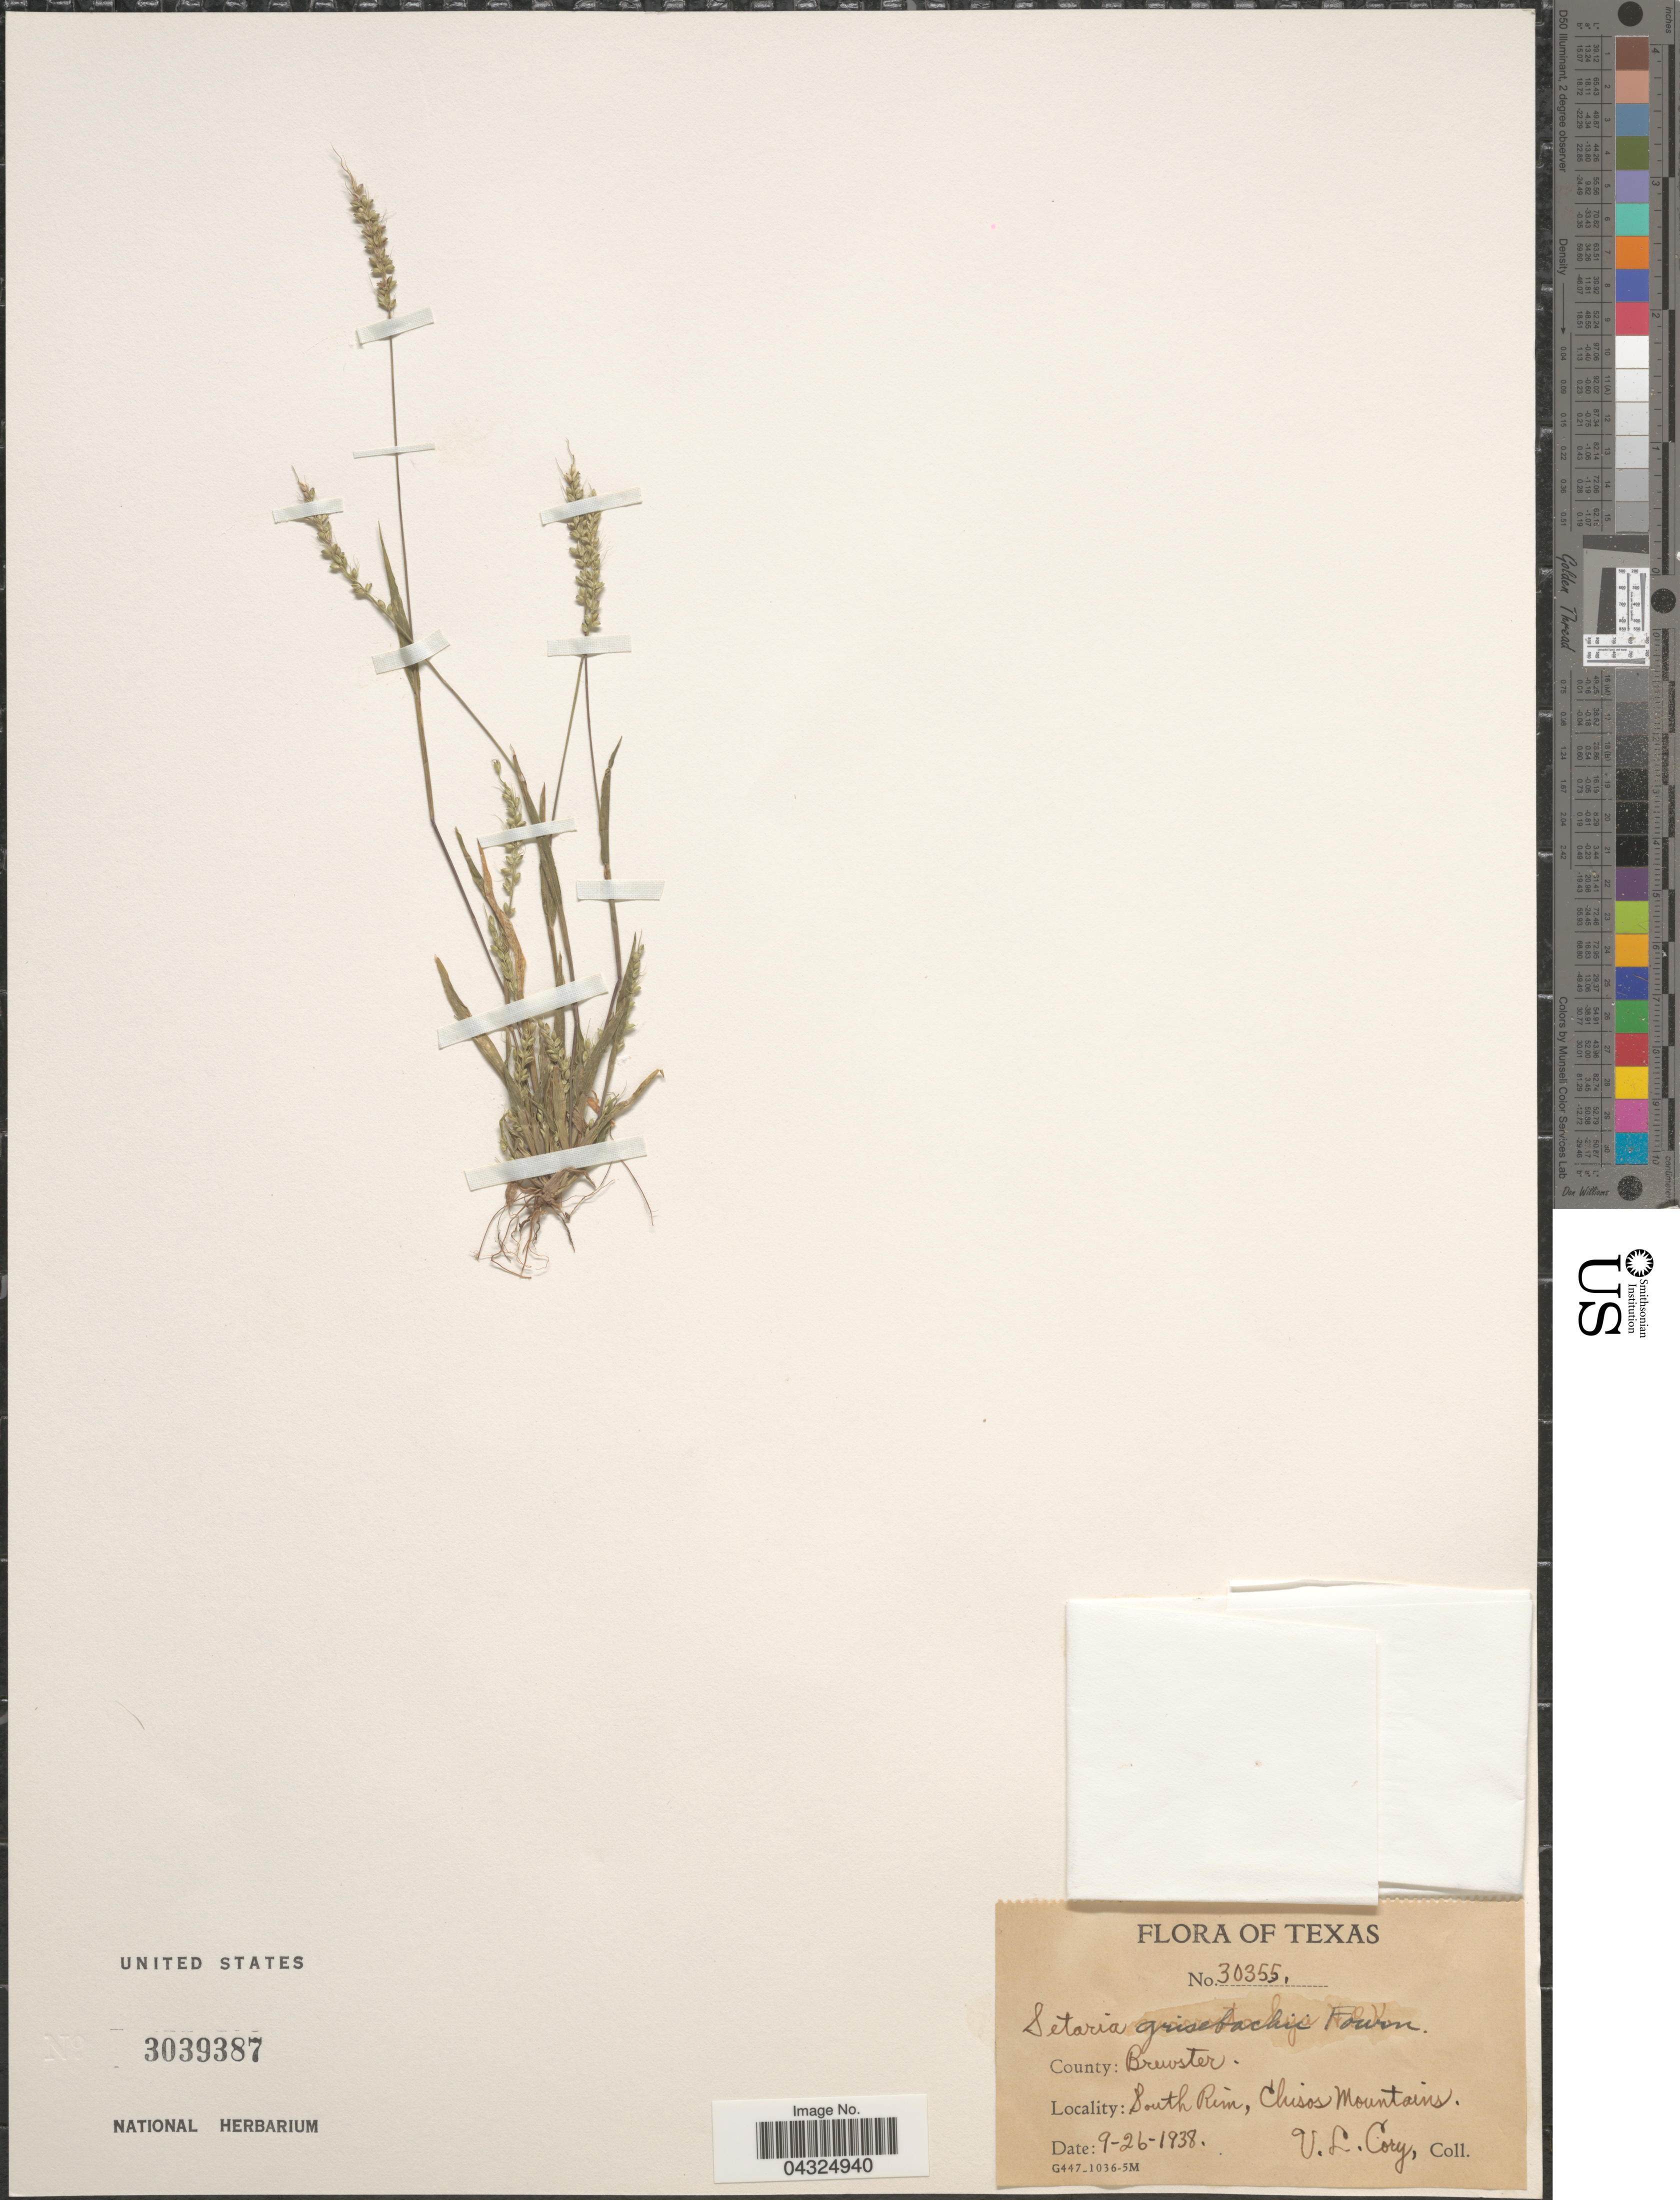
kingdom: Plantae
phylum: Tracheophyta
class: Liliopsida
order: Poales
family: Poaceae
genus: Setaria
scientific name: Setaria grisebachii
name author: E. Fourn.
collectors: V. Cory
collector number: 30355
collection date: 1938-09-26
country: United States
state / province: Texas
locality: County: Brewster. South Rim, Chisos Mountains.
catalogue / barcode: US 3039387